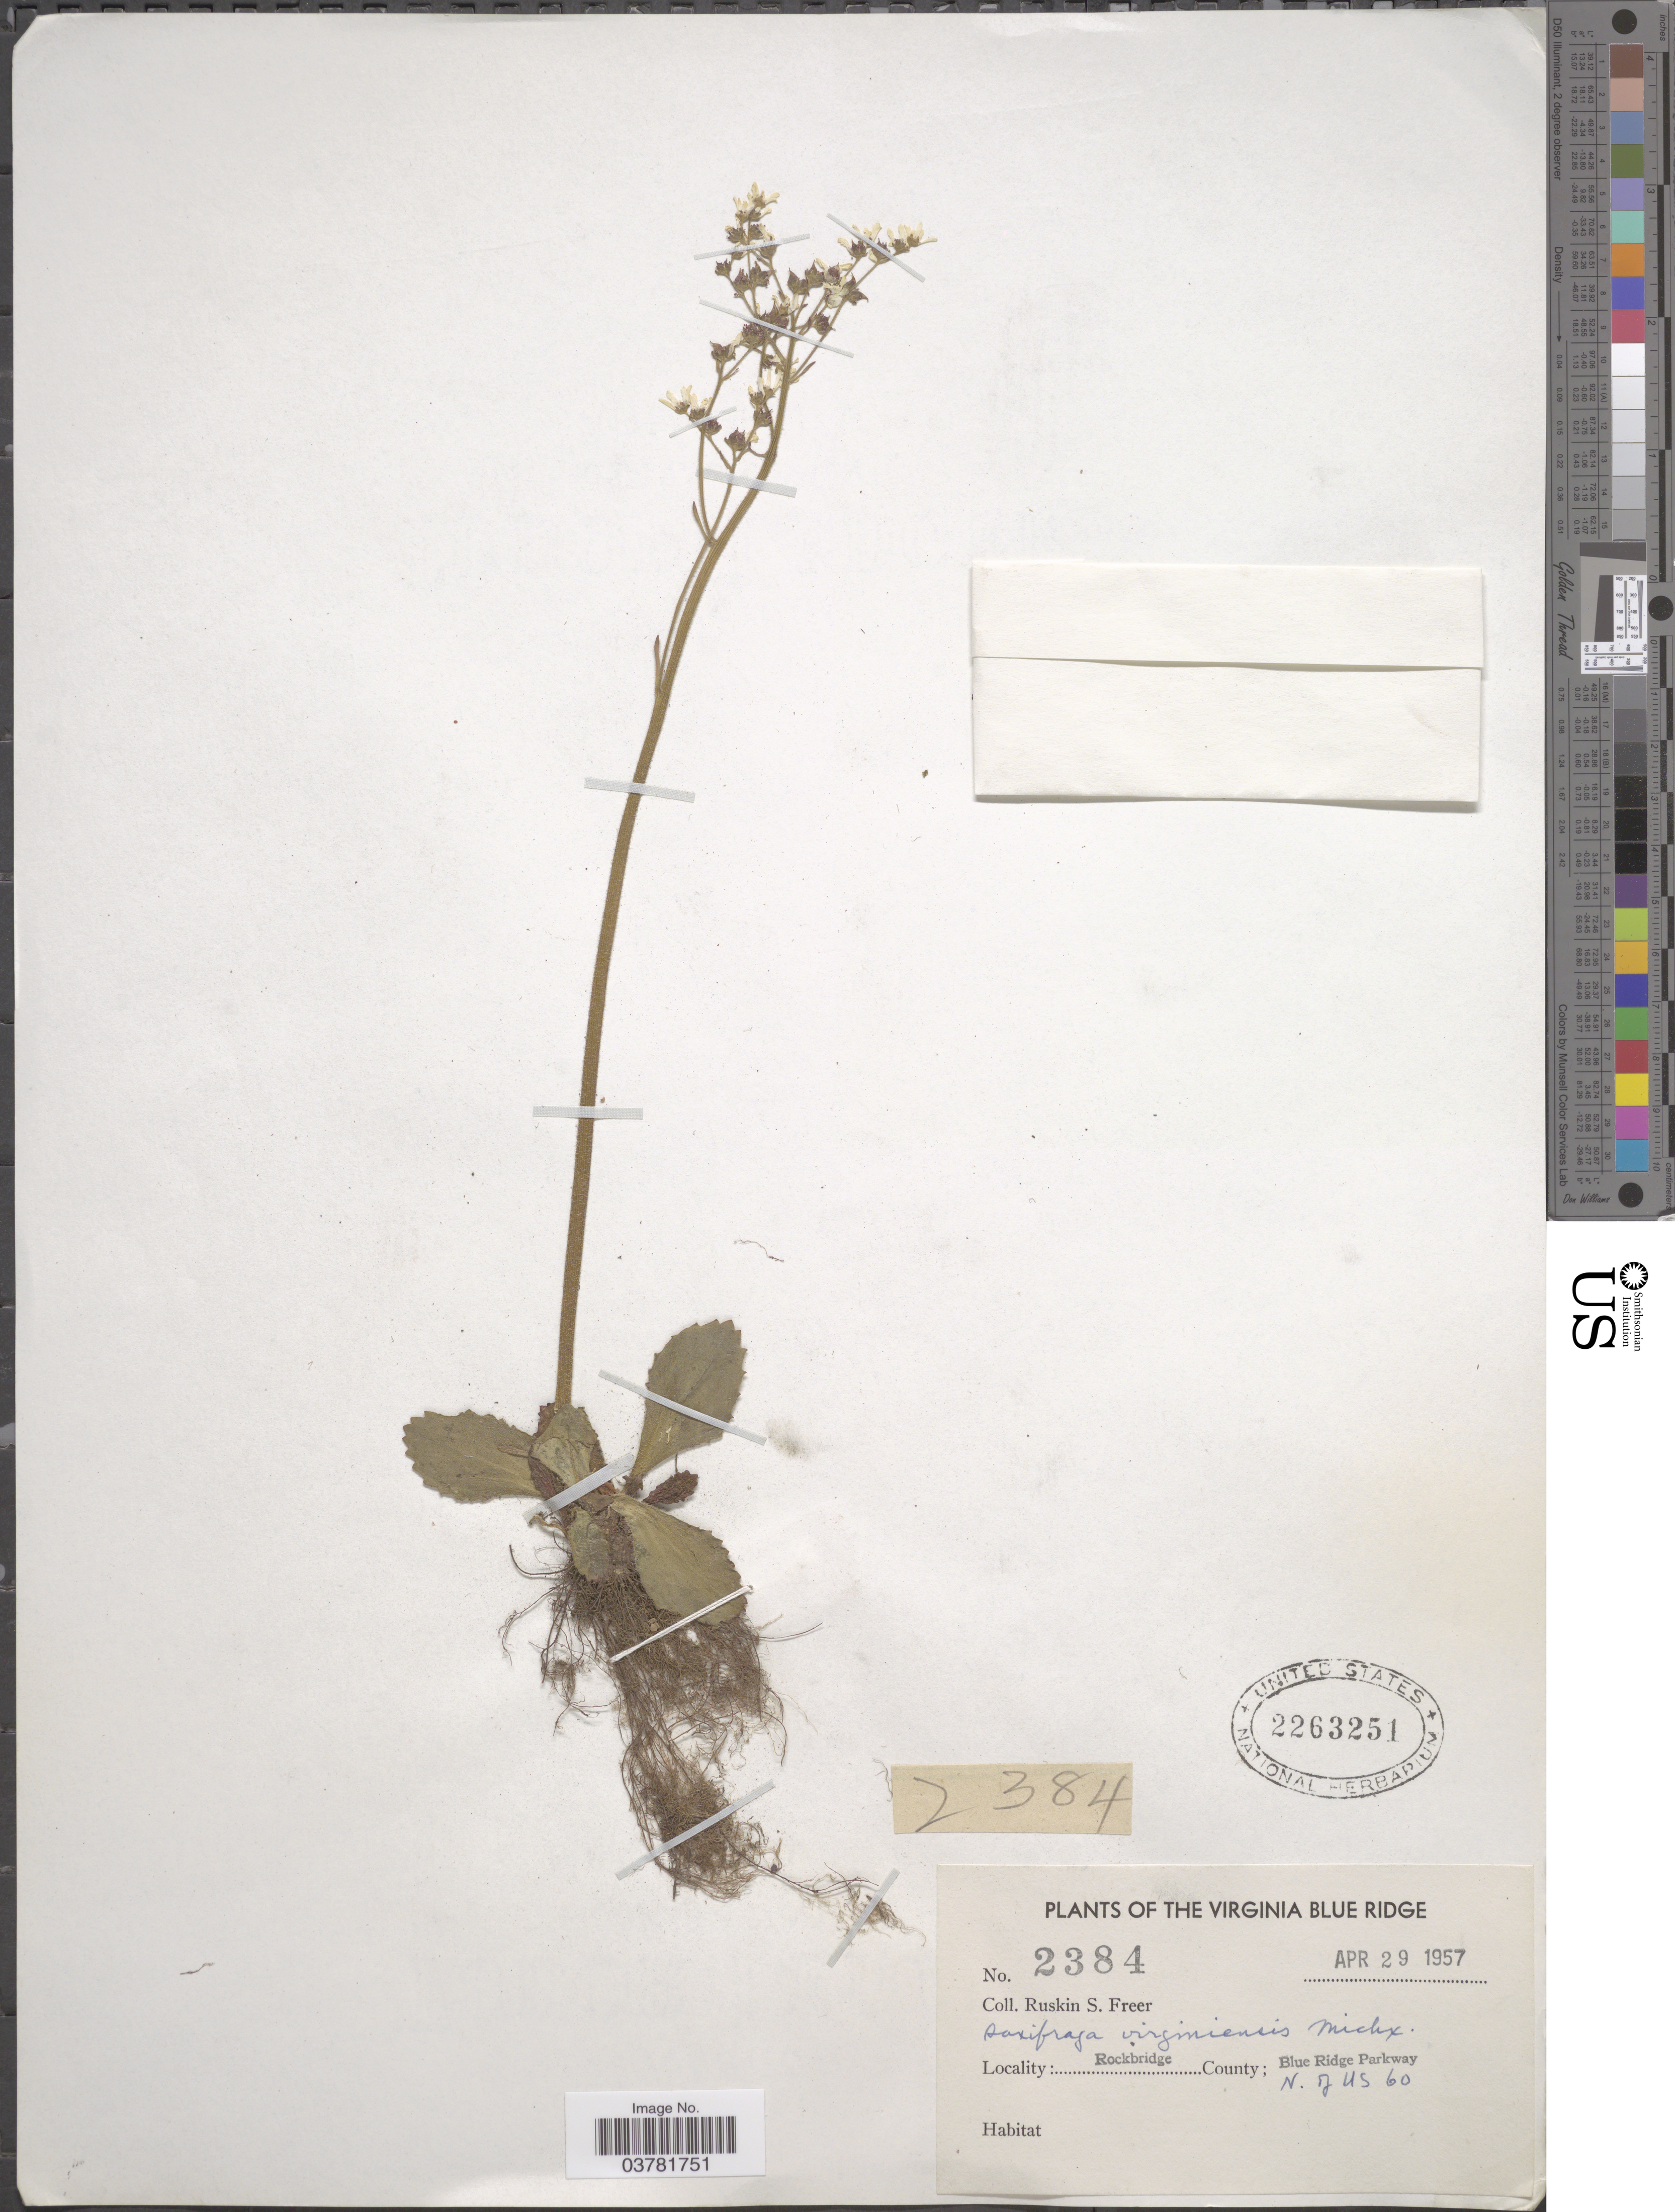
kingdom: Plantae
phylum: Tracheophyta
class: Magnoliopsida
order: Saxifragales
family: Saxifragaceae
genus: Micranthes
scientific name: Micranthes virginiensis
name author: (Michx.) Small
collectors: R. Freer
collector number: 2384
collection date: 1957-04-29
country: United States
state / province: Virginia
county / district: Rockbridge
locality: The Virginia Blue Ridge. Rockbridge County; Blue Ridge Parkway. N.J US 60. [unsure placement]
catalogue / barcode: US 2263251